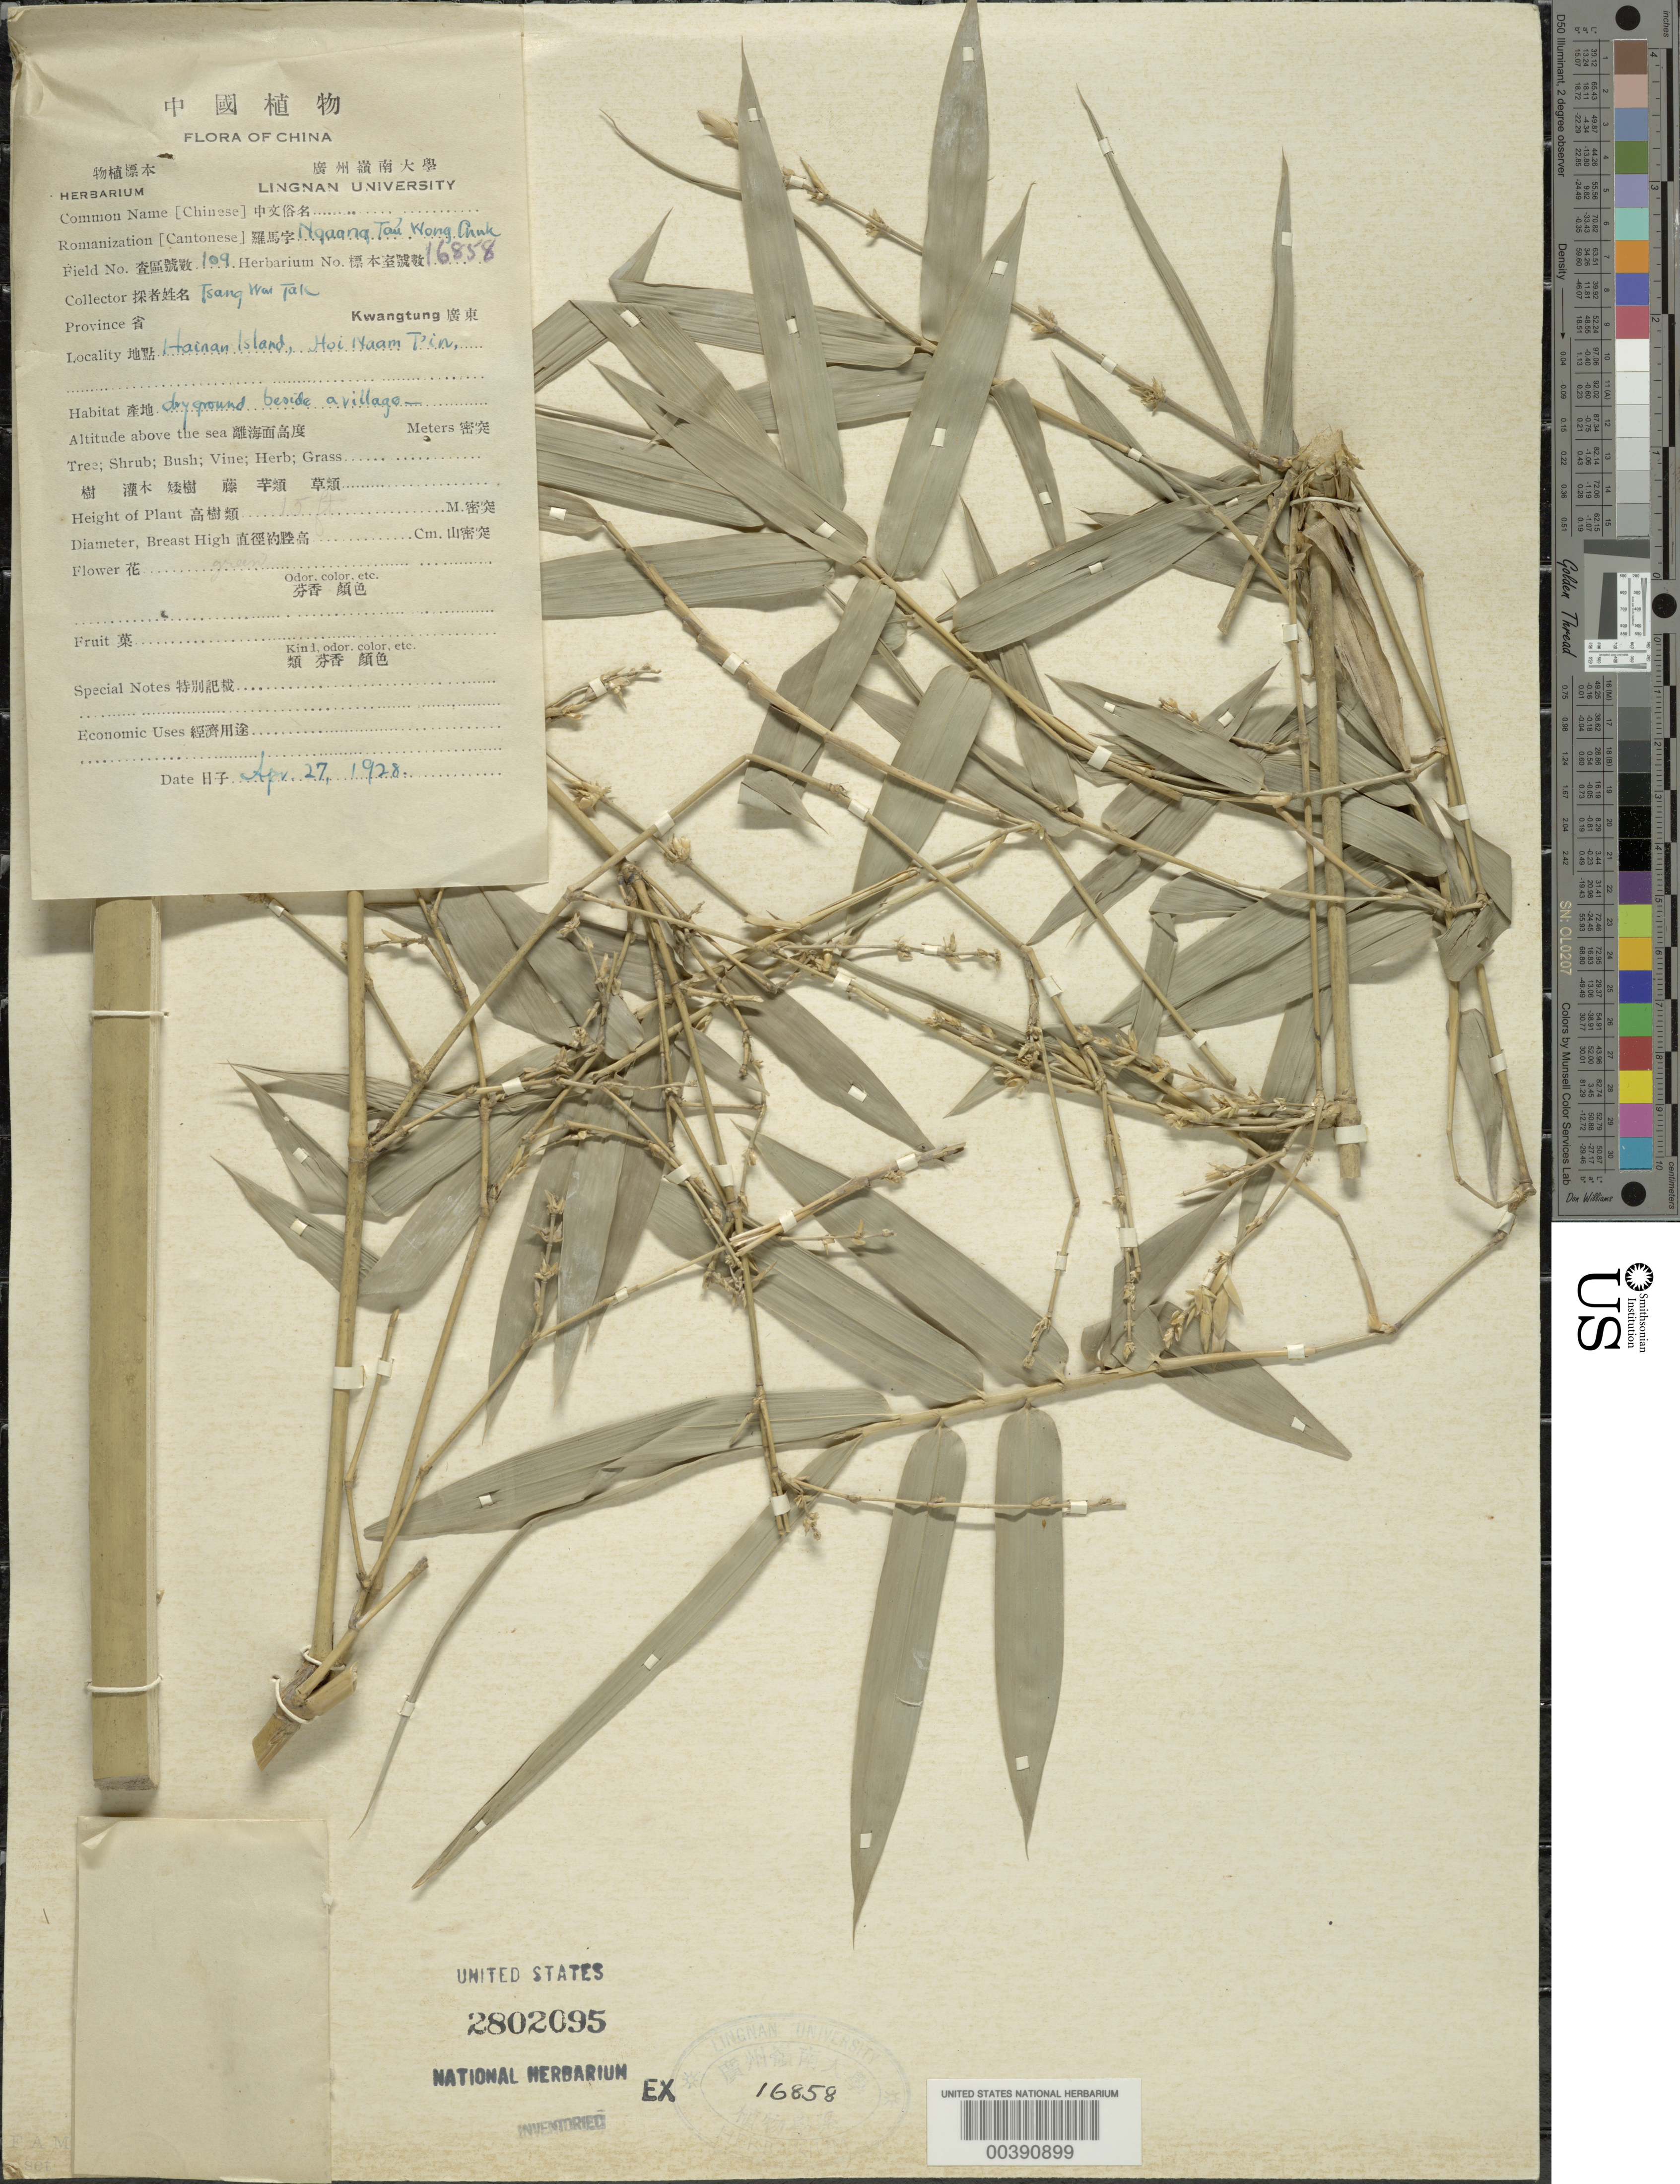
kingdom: Plantae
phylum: Tracheophyta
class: Liliopsida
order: Poales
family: Poaceae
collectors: W. T. Tsang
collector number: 109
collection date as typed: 27 Apr 1928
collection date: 1928-04-27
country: China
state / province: Hainan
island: Hainan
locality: Hoi naam pin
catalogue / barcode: US 2802095